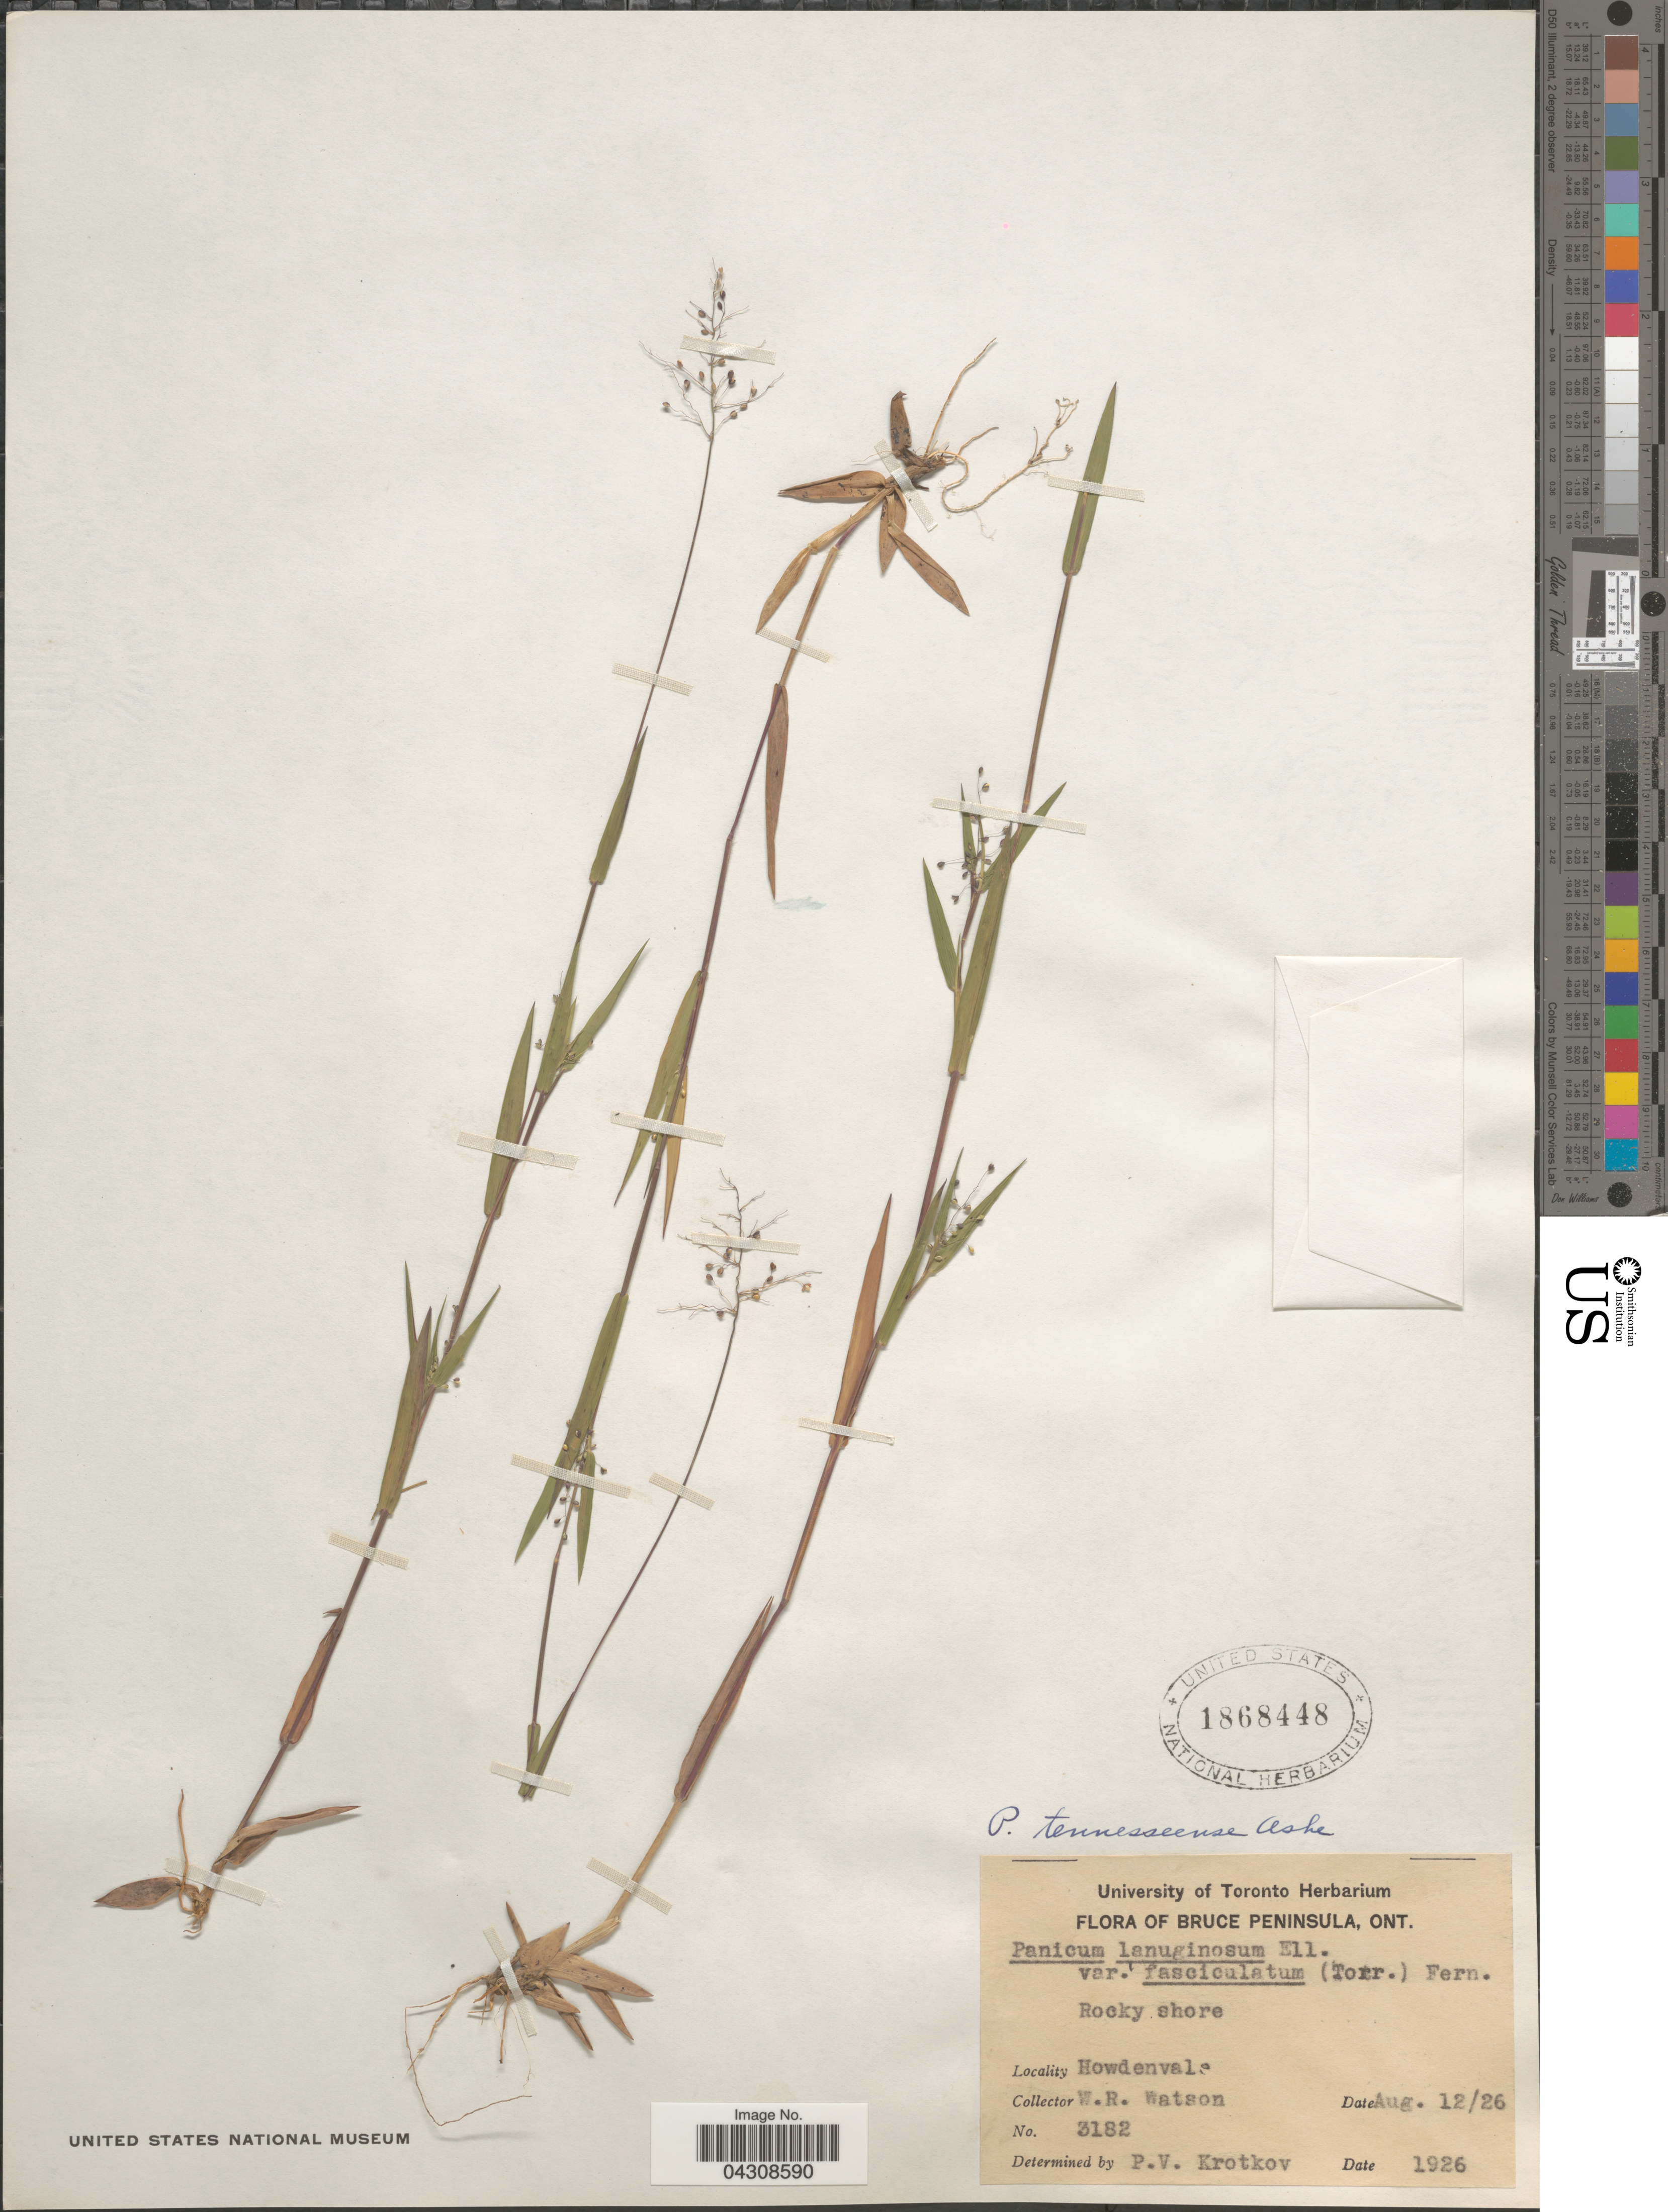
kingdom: Plantae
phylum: Tracheophyta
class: Liliopsida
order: Poales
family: Poaceae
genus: Dichanthelium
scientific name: Dichanthelium acuminatum var. acuminatum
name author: (Sw.) Gould & C.A. Clark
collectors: W. R. Watson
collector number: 3182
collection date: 1926-08-12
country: Canada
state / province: Ontario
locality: Bruce Peninsula. Rocky shore. Howdenvale.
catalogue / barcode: US 1868448